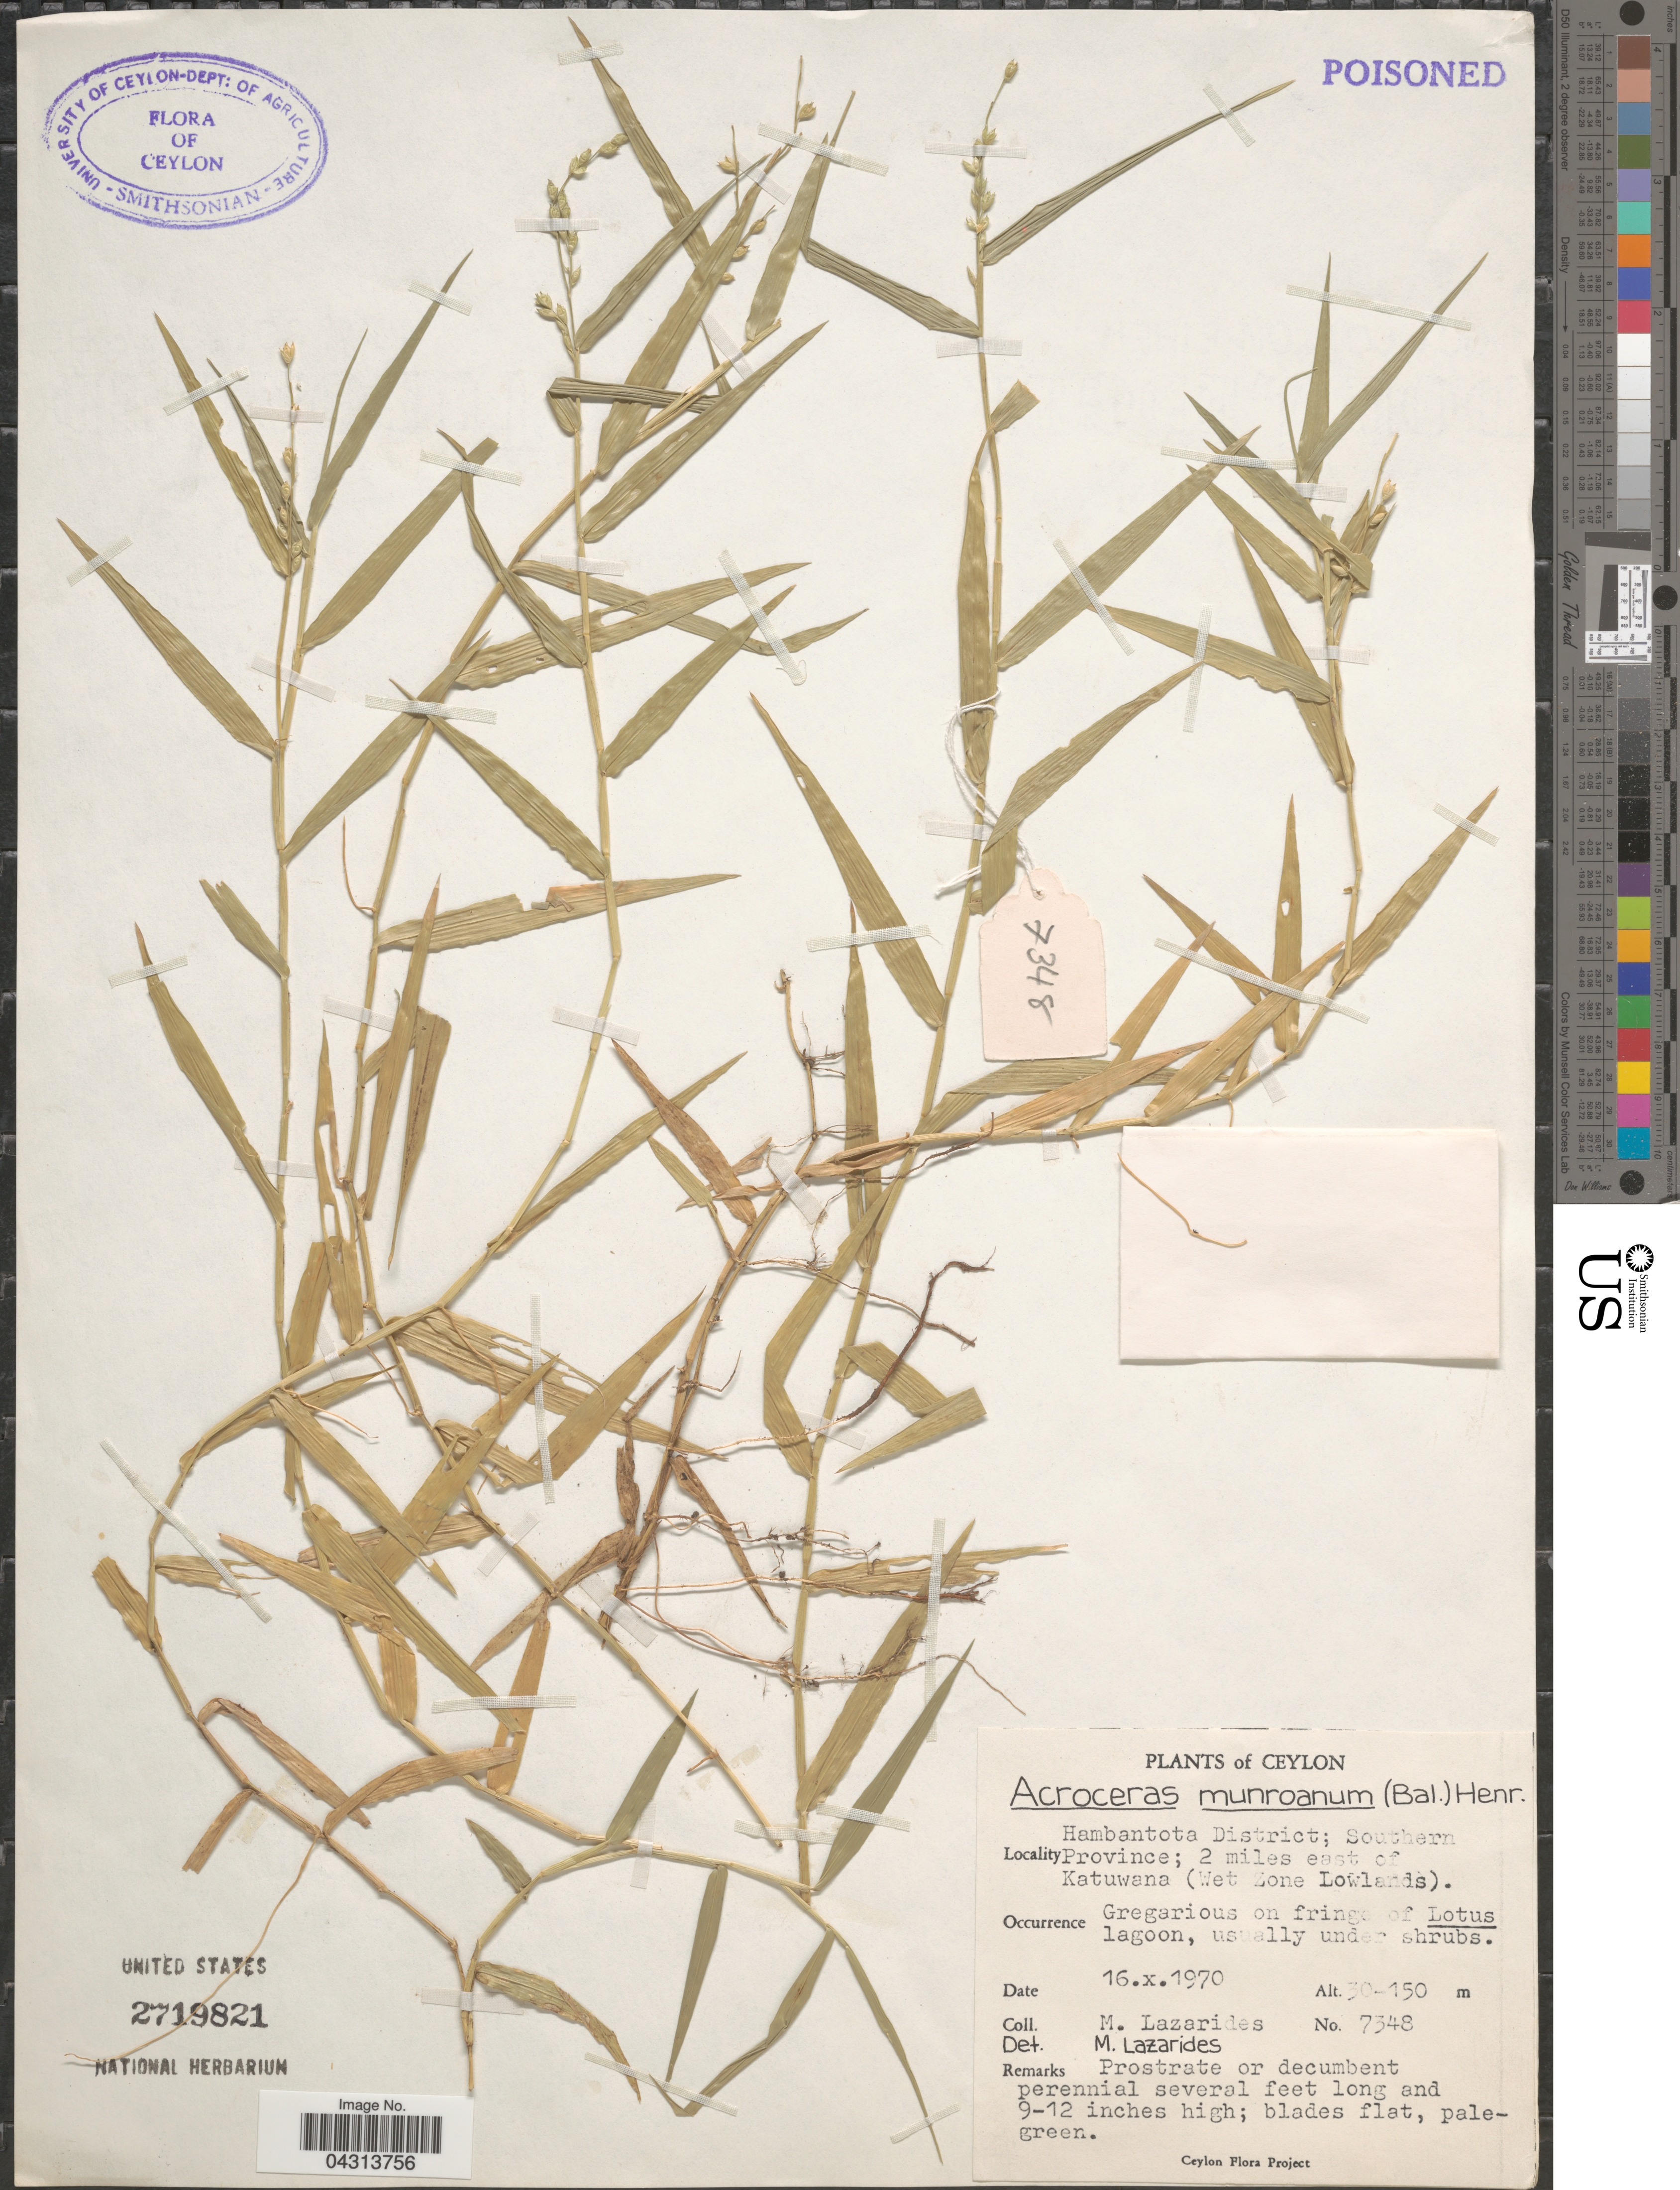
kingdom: Plantae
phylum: Tracheophyta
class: Liliopsida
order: Poales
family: Poaceae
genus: Acroceras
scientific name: Acroceras munroanum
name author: (Steud.) Henr.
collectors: M. Lazarides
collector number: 7348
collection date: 1970-10-16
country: Sri Lanka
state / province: Southern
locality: Ceylon. Hambantota District; 2 miles east of Katuwana (Wet Zone Lowlands).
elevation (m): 30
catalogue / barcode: US 2719821